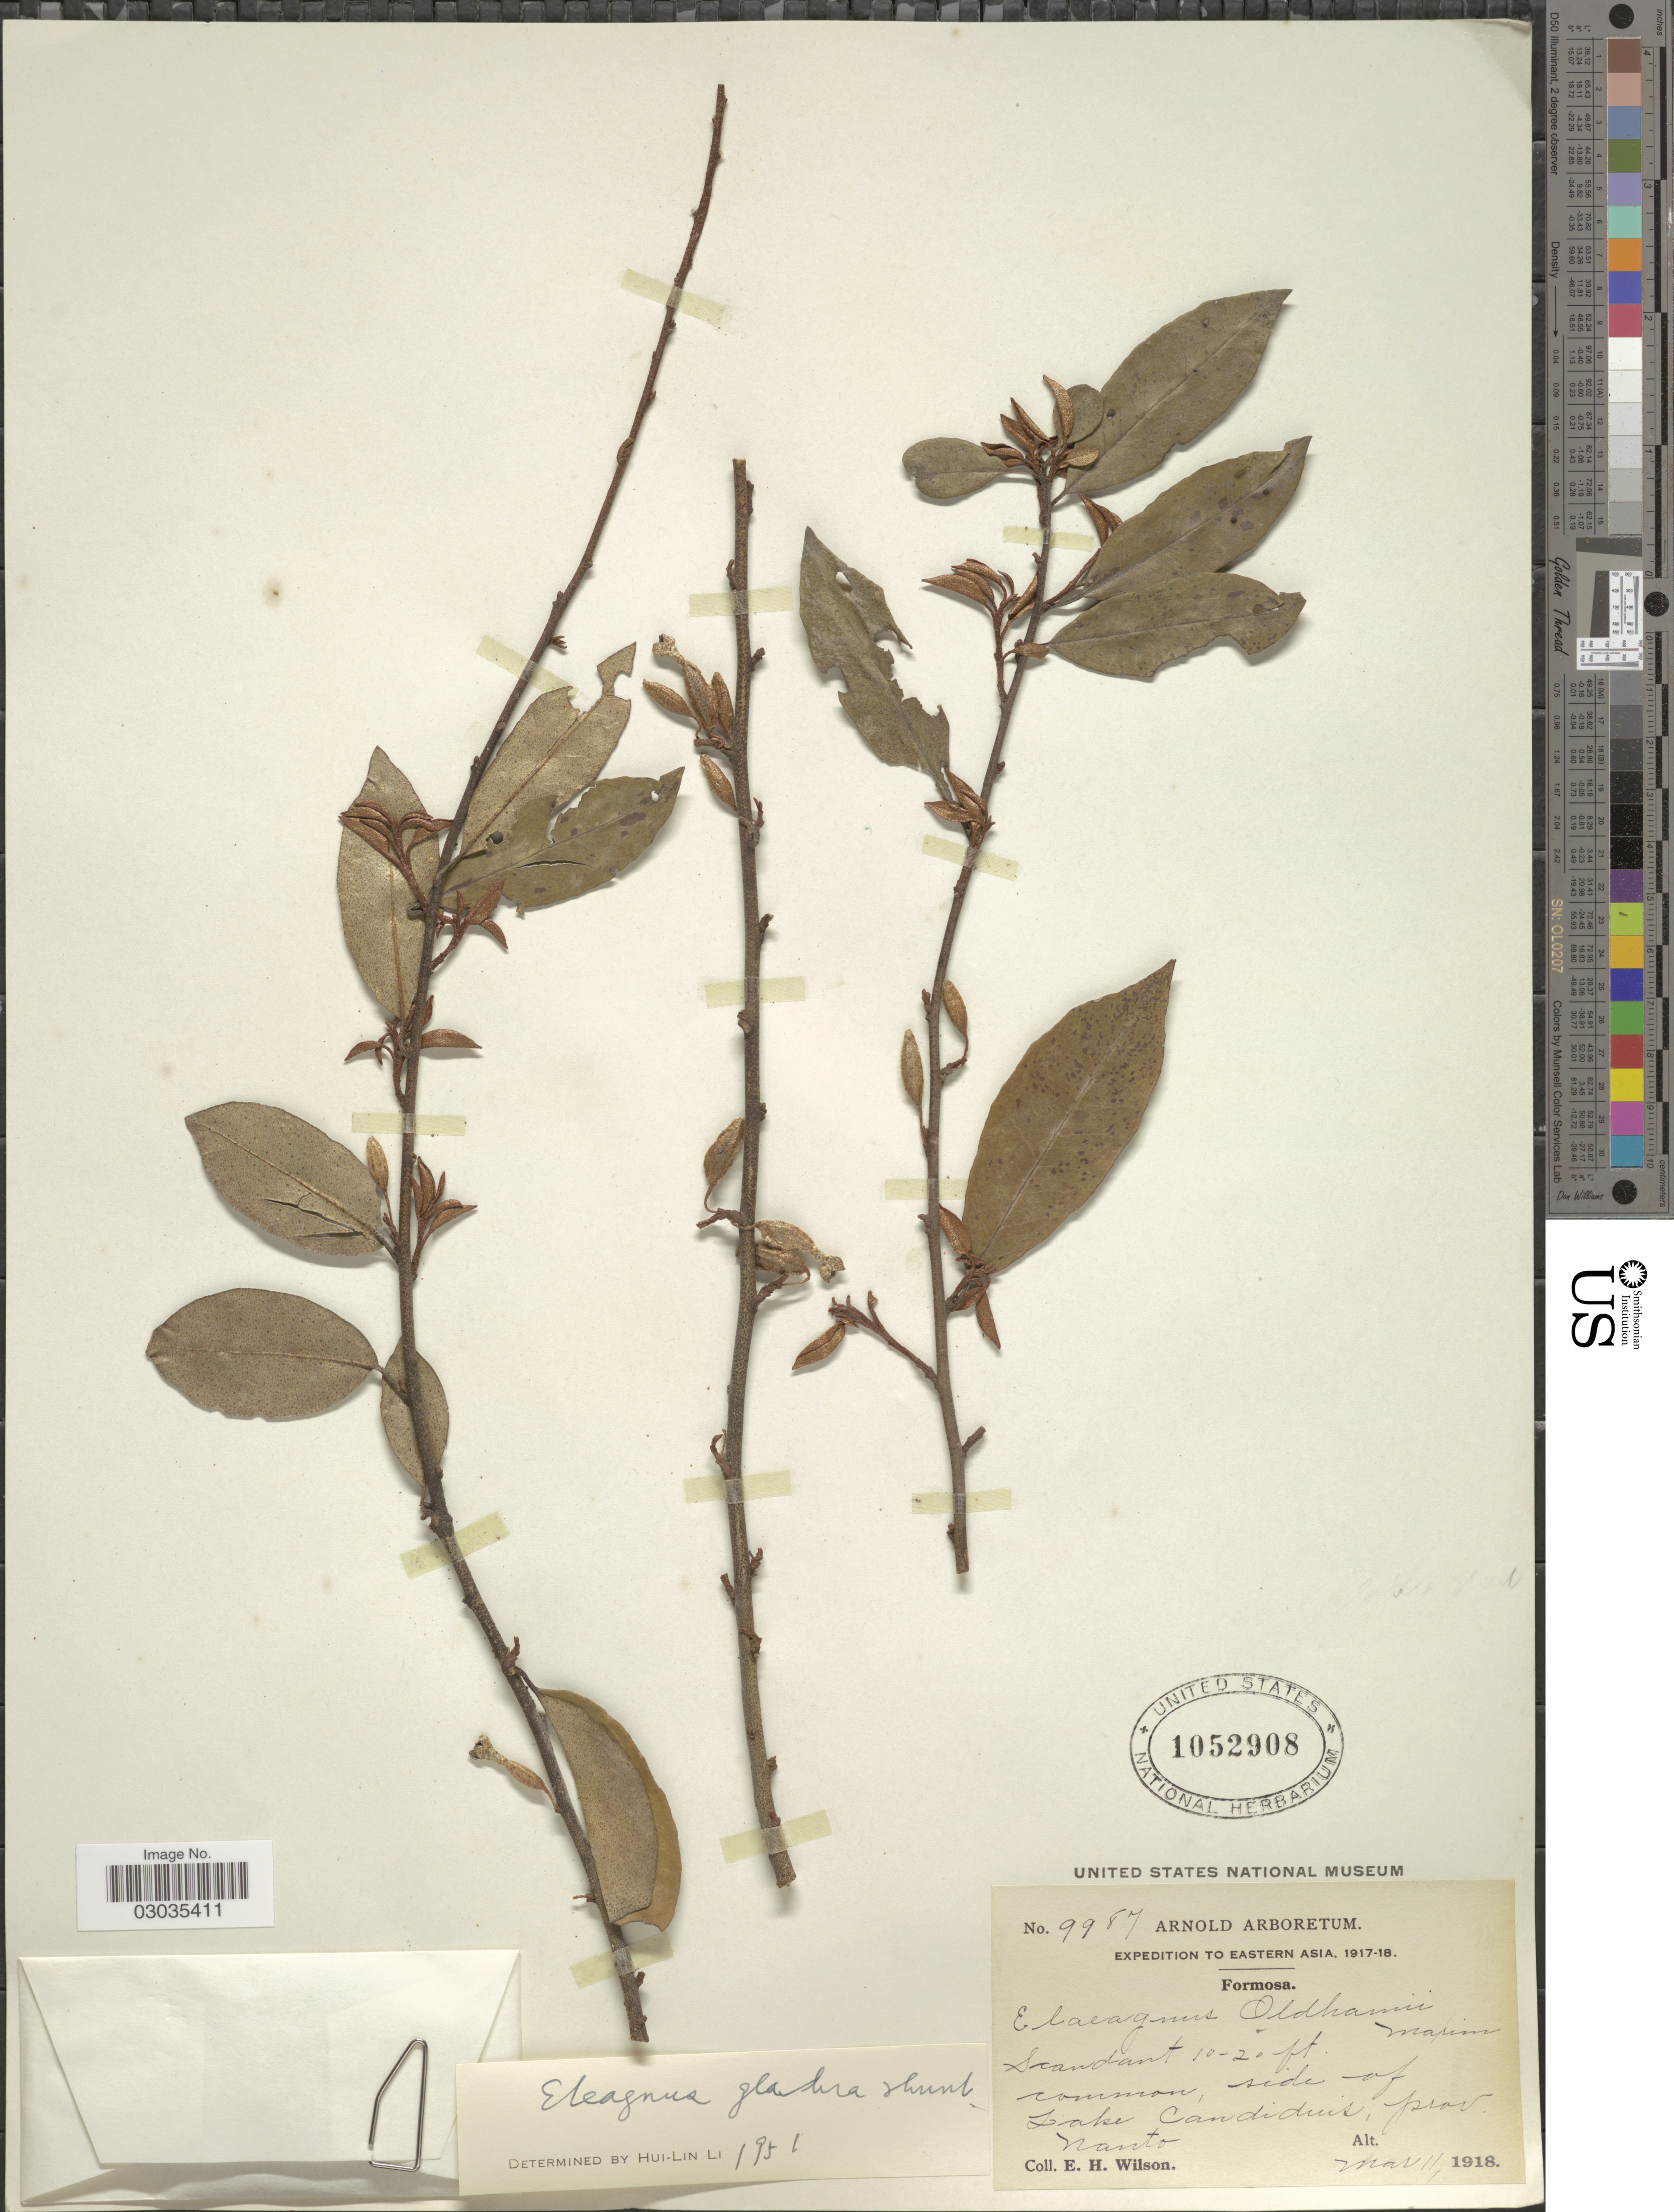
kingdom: Plantae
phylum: Tracheophyta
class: Magnoliopsida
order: Rosales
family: Elaeagnaceae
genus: Elaeagnus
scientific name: Elaeagnus glabra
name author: Thunb.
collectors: E. Wilson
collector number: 9987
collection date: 1918-03-11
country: Taiwan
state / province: Nantou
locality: Eastern Asia, Formosa, side of Lake Candiduism prov. Nanto.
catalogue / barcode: US 1052908